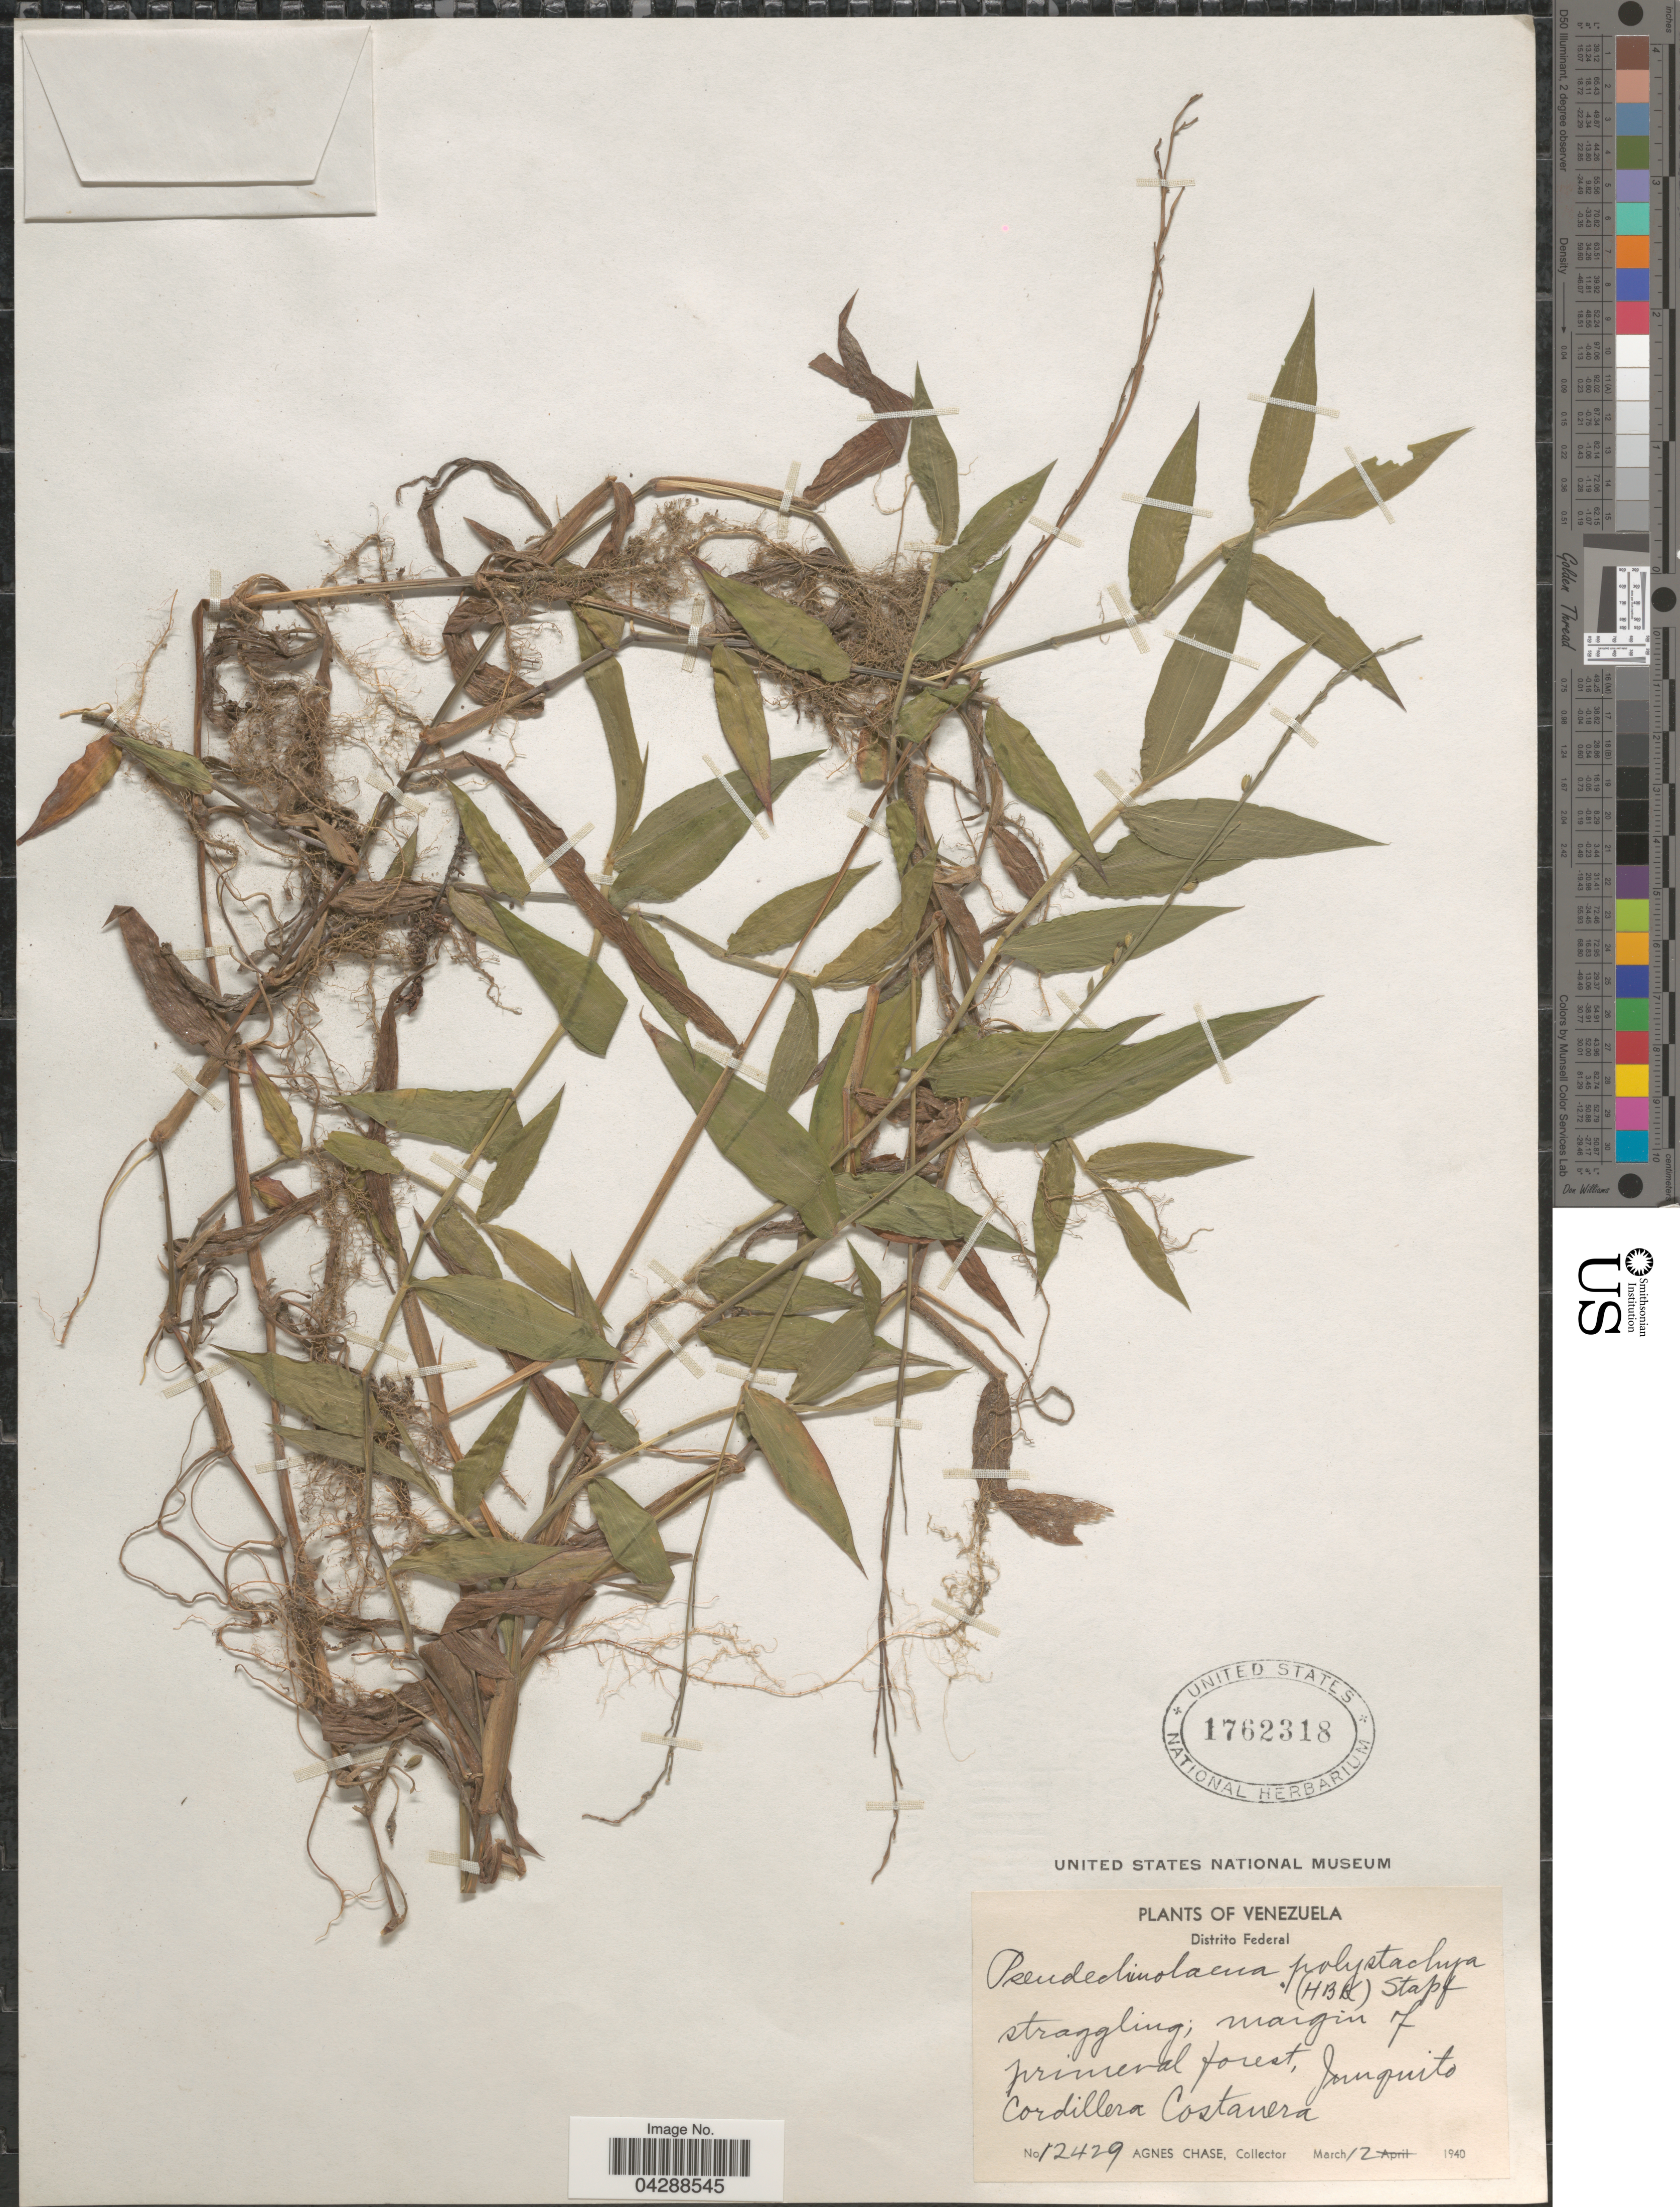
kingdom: Plantae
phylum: Tracheophyta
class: Liliopsida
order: Poales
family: Poaceae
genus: Pseudechinolaena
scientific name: Pseudechinolaena polystachya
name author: (Kunth) Stapf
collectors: A. Chase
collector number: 12429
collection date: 1940-03-12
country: Venezuela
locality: Distrito Federal. Junquito Cordillera Costanera.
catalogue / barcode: US 1762318